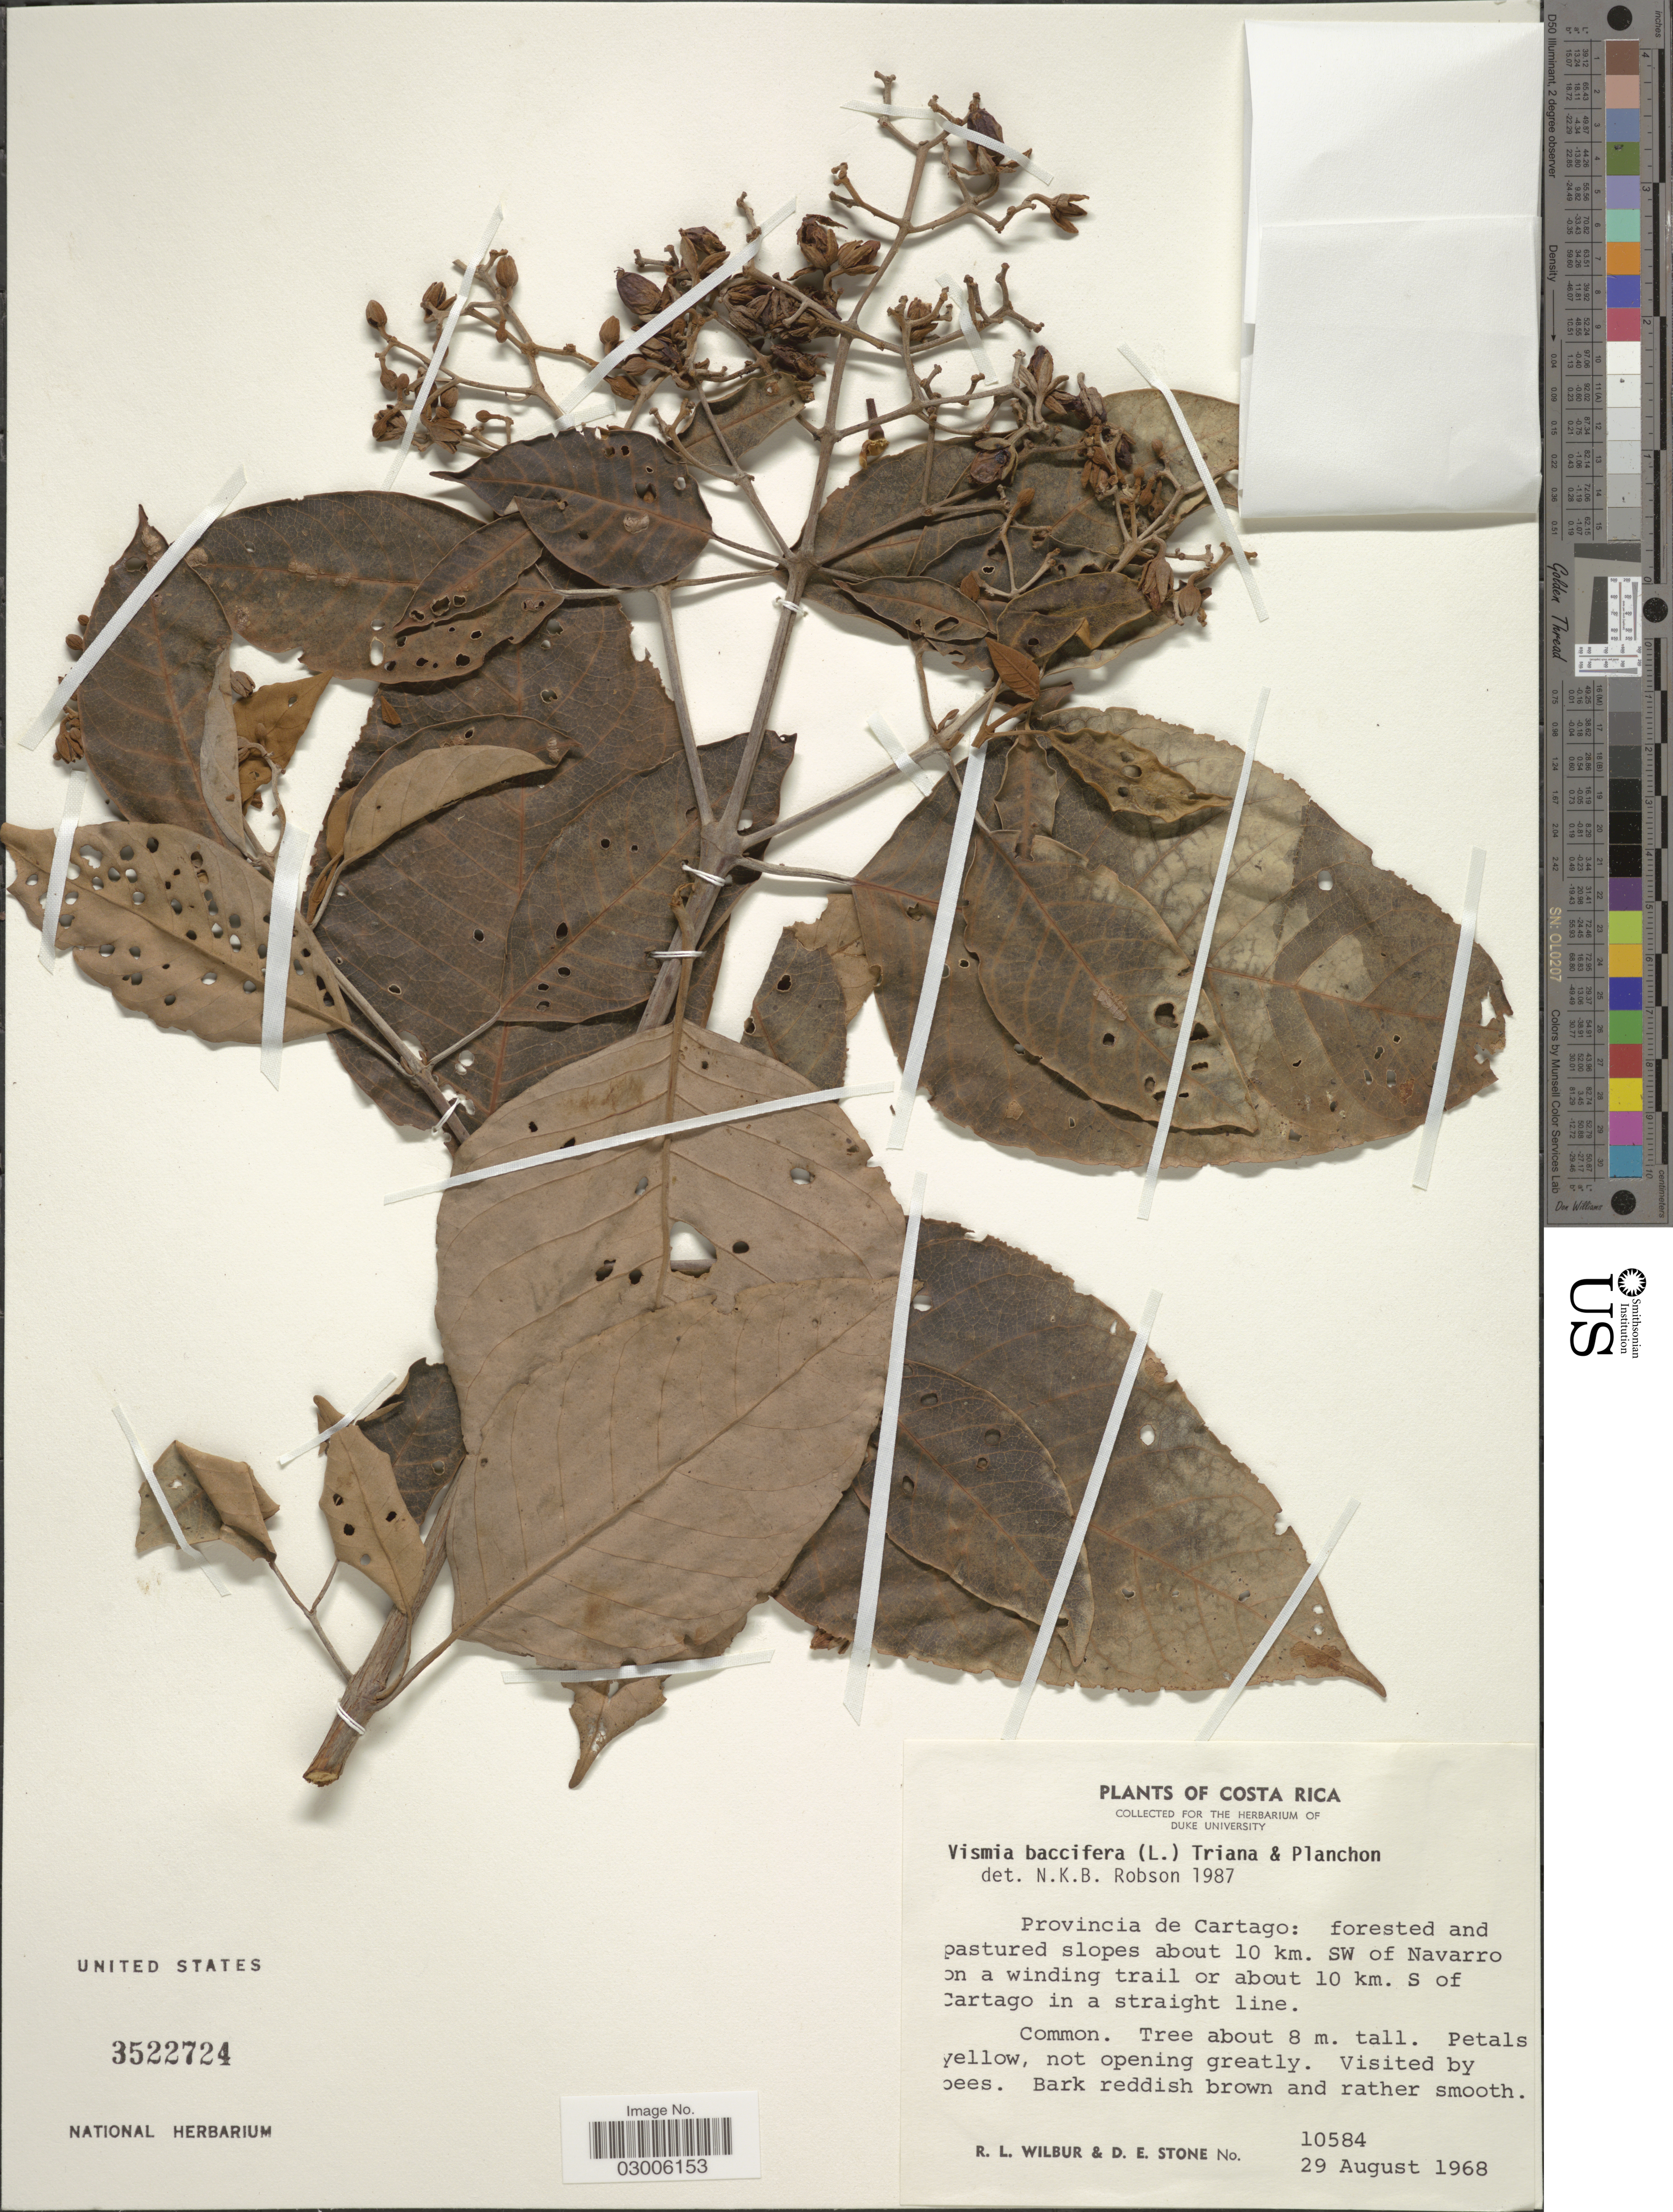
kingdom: Plantae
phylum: Tracheophyta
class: Magnoliopsida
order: Malpighiales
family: Hypericaceae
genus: Vismia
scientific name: Vismia baccifera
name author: (L.) Triana & Planch.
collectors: R. L. Wilbur & D. E. Stone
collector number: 10584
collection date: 1968-08-29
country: Costa Rica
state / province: Cartago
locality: Forested and pastured slopes about 10 km. SW of Navarro on a winding trail or about 10 km. S of Cartago in a straight line.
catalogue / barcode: US 3522724